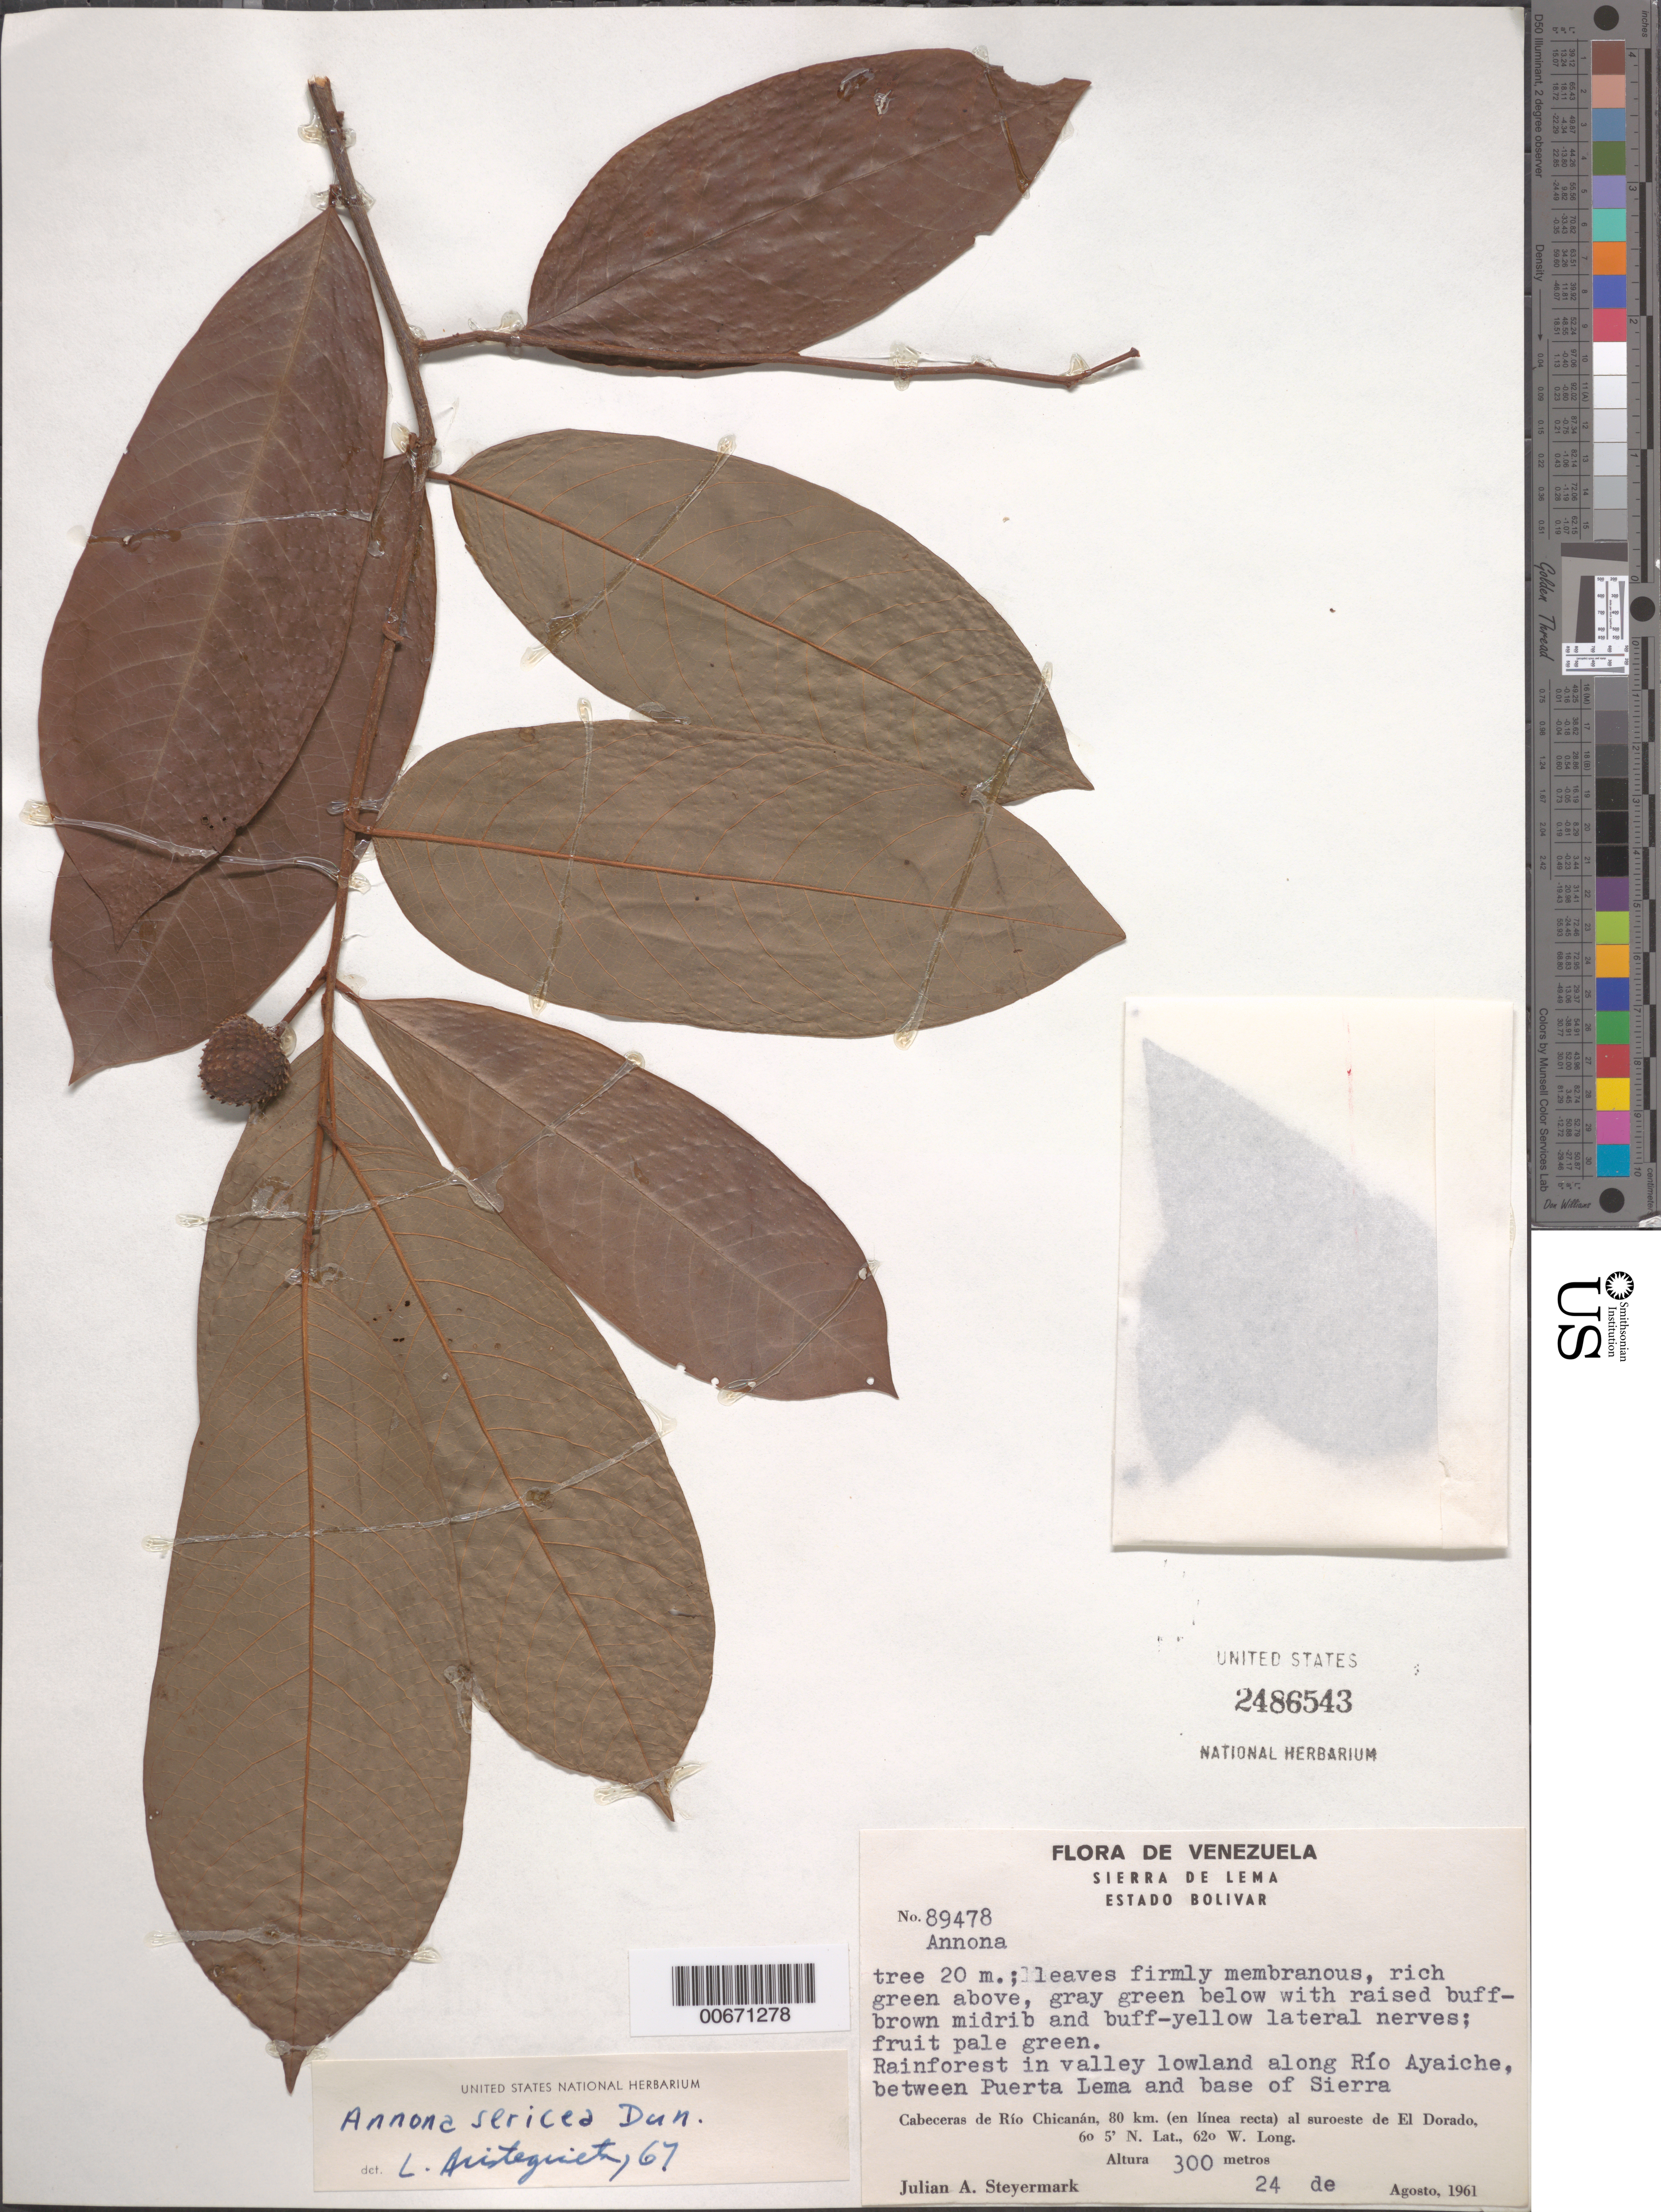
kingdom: Plantae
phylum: Tracheophyta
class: Magnoliopsida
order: Magnoliales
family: Annonaceae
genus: Annona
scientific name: Annona sericea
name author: Dunal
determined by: Aristeguieta, L.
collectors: J. Steyermark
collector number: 89478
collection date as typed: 24-Aug-61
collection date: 1961-08-24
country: Venezuela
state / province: Bolívar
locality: Sierra de Lema, Cabaceras de Río Chicanan, 80 km in straight line to SW of El Dorado, between Río Chicanan and Río Ayaiche, between Puerta Lema and base of Sierra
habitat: Rainforest in valley lowland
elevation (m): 300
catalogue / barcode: US 2486543